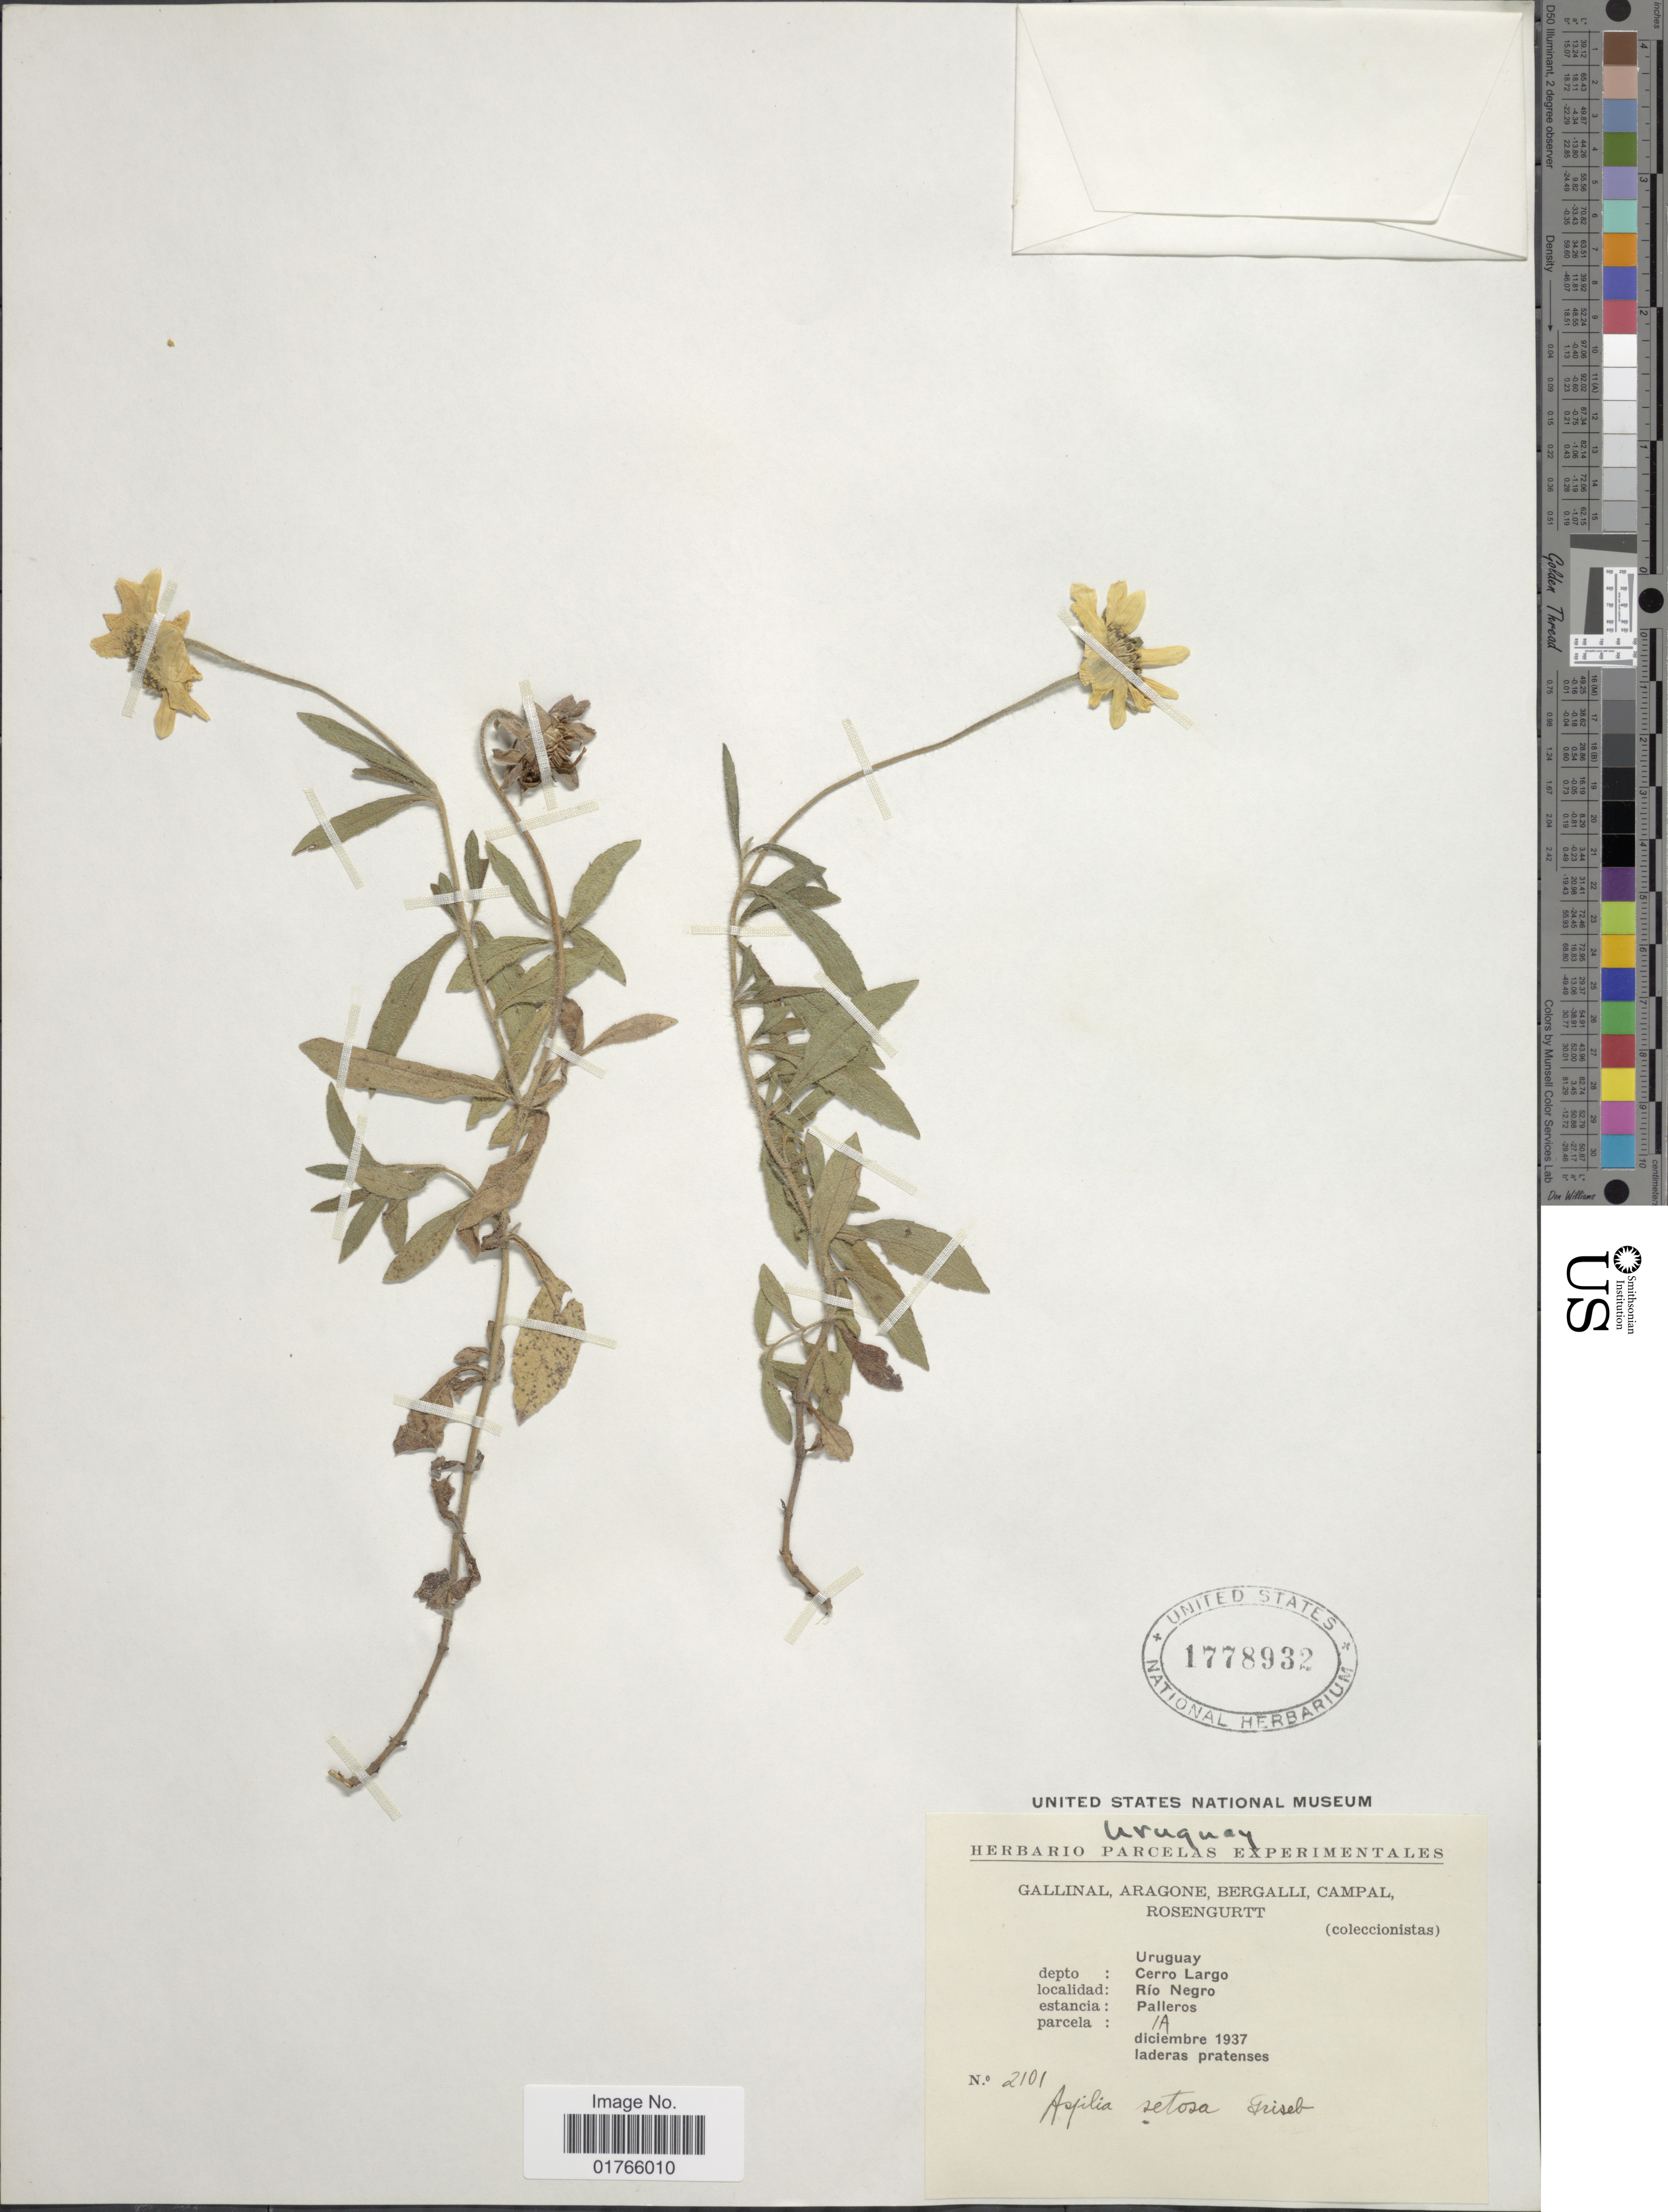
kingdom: Plantae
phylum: Tracheophyta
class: Magnoliopsida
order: Asterales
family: Asteraceae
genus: Aspilia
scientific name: Aspilia setosa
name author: Griseb.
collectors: -. Gallinal, -- Aragone, -- Bergalli, -- Campal & Rosengurtt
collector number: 2101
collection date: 1937-12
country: Uruguay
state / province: Cerro Largo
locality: Rio Negro, estancia Palleros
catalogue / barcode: US 1778932